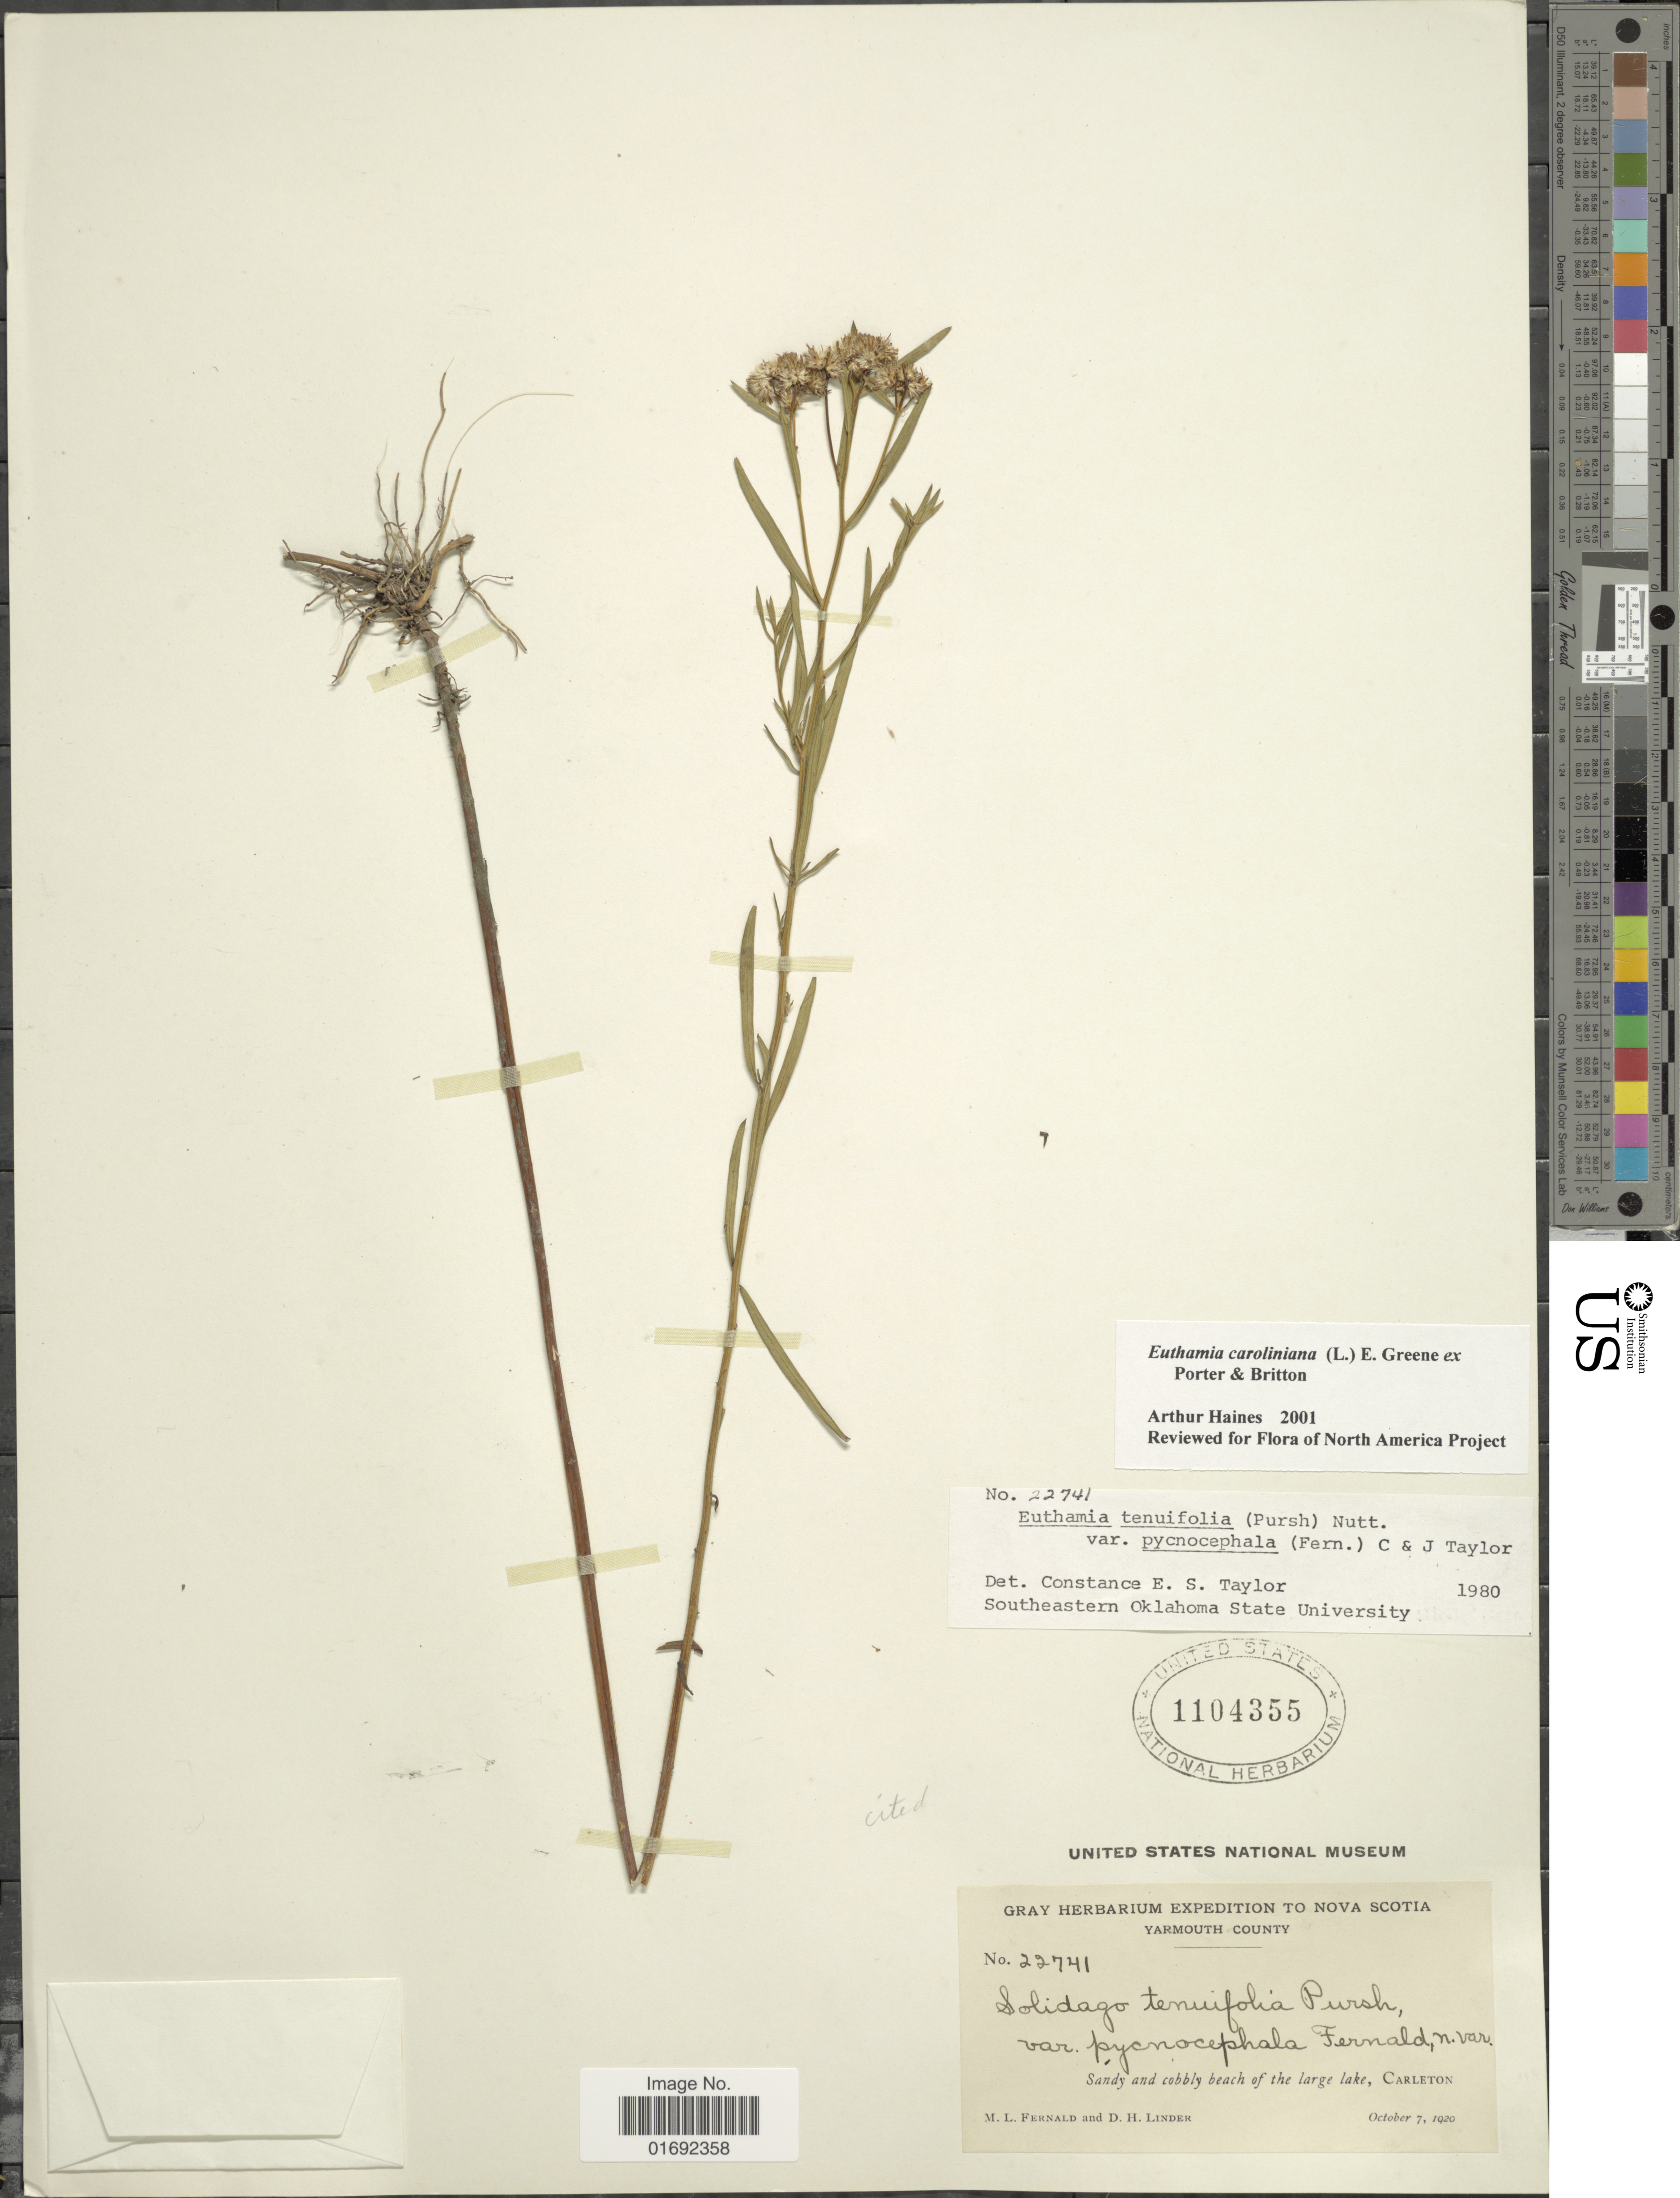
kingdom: Plantae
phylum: Tracheophyta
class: Magnoliopsida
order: Asterales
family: Asteraceae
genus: Euthamia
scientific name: Euthamia galetorum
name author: S.W. Greene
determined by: Urbatsch, Lowell E., Curator (LSU), Louisiana State University (UNITED STATES)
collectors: M. L. Fernald & D. Linder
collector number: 22741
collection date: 1920-10-07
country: Canada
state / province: Nova Scotia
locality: Yarmouth County, Carleton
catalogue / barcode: US 1104355